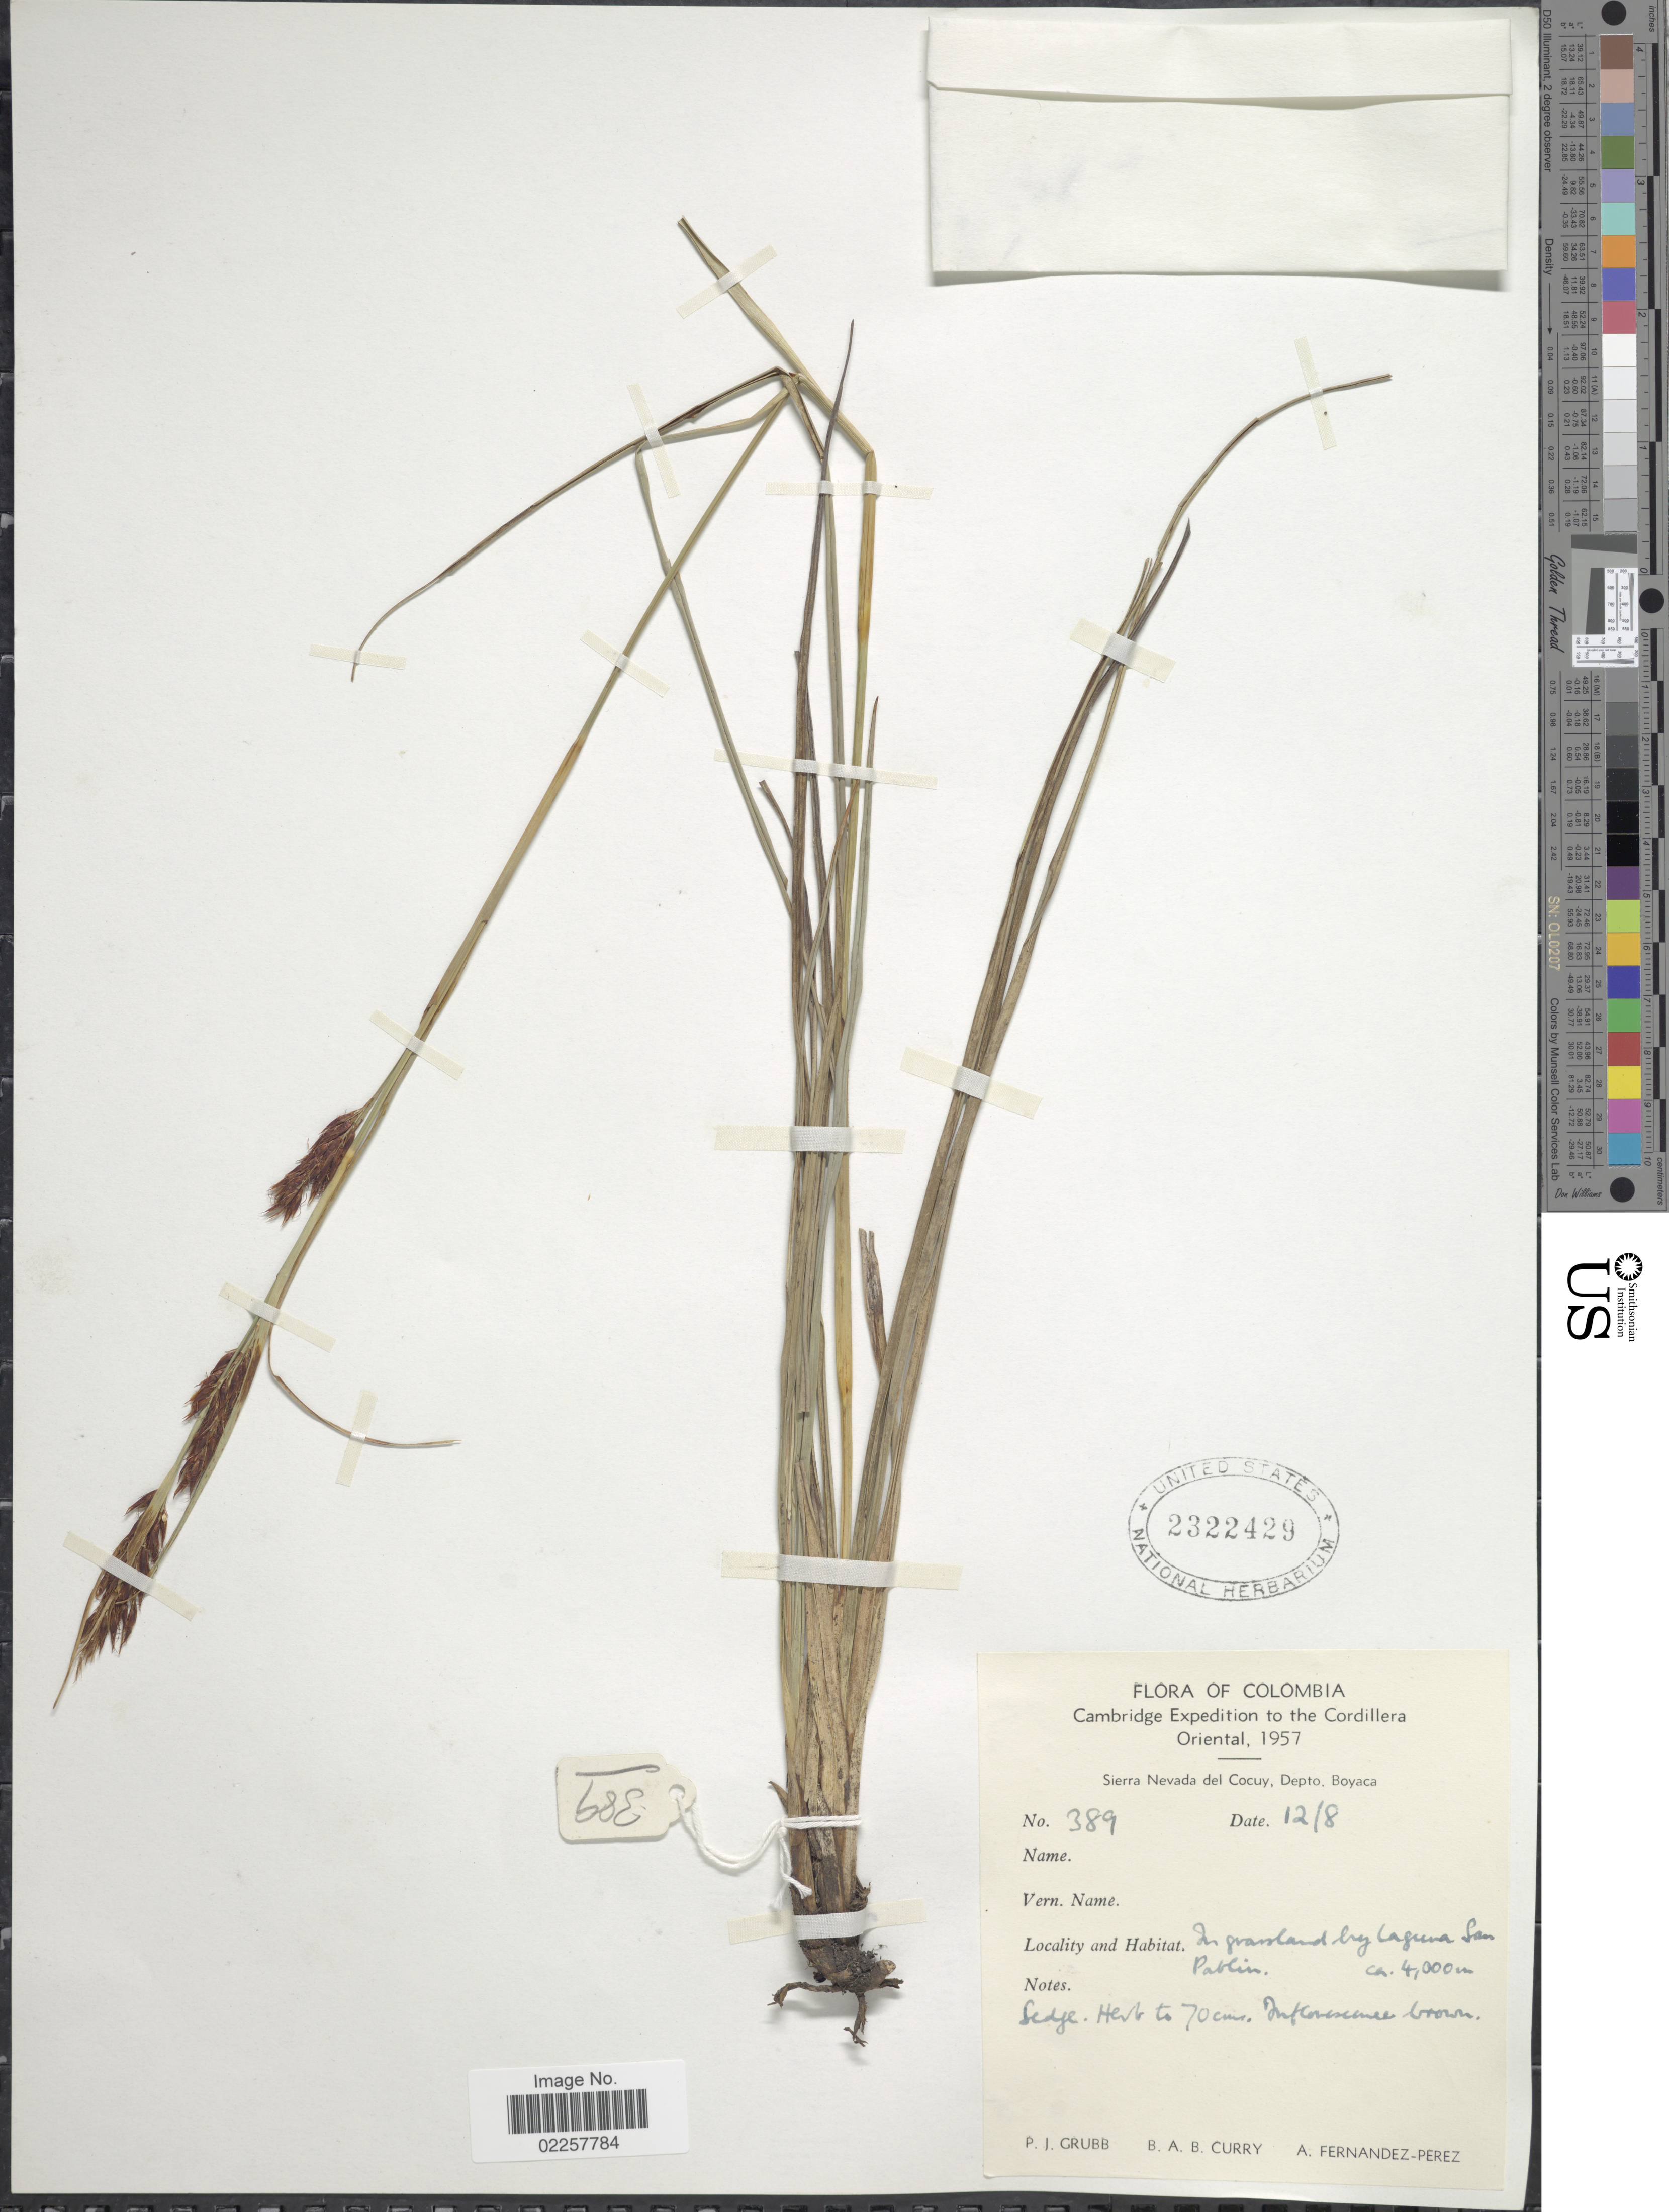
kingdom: Plantae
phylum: Tracheophyta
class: Liliopsida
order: Poales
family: Cyperaceae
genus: Rhynchospora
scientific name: Rhynchospora sp.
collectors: P. J. Grubb, B. Curry & A. Fernández-Pérez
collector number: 389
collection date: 1957-08-12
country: Colombia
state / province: Boyacá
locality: Cambridge Expedition to the Cordillera Oriental, Sierra Nevada del Cocuy, in grassland by Laguna San Pablin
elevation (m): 4000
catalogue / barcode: US 2322429